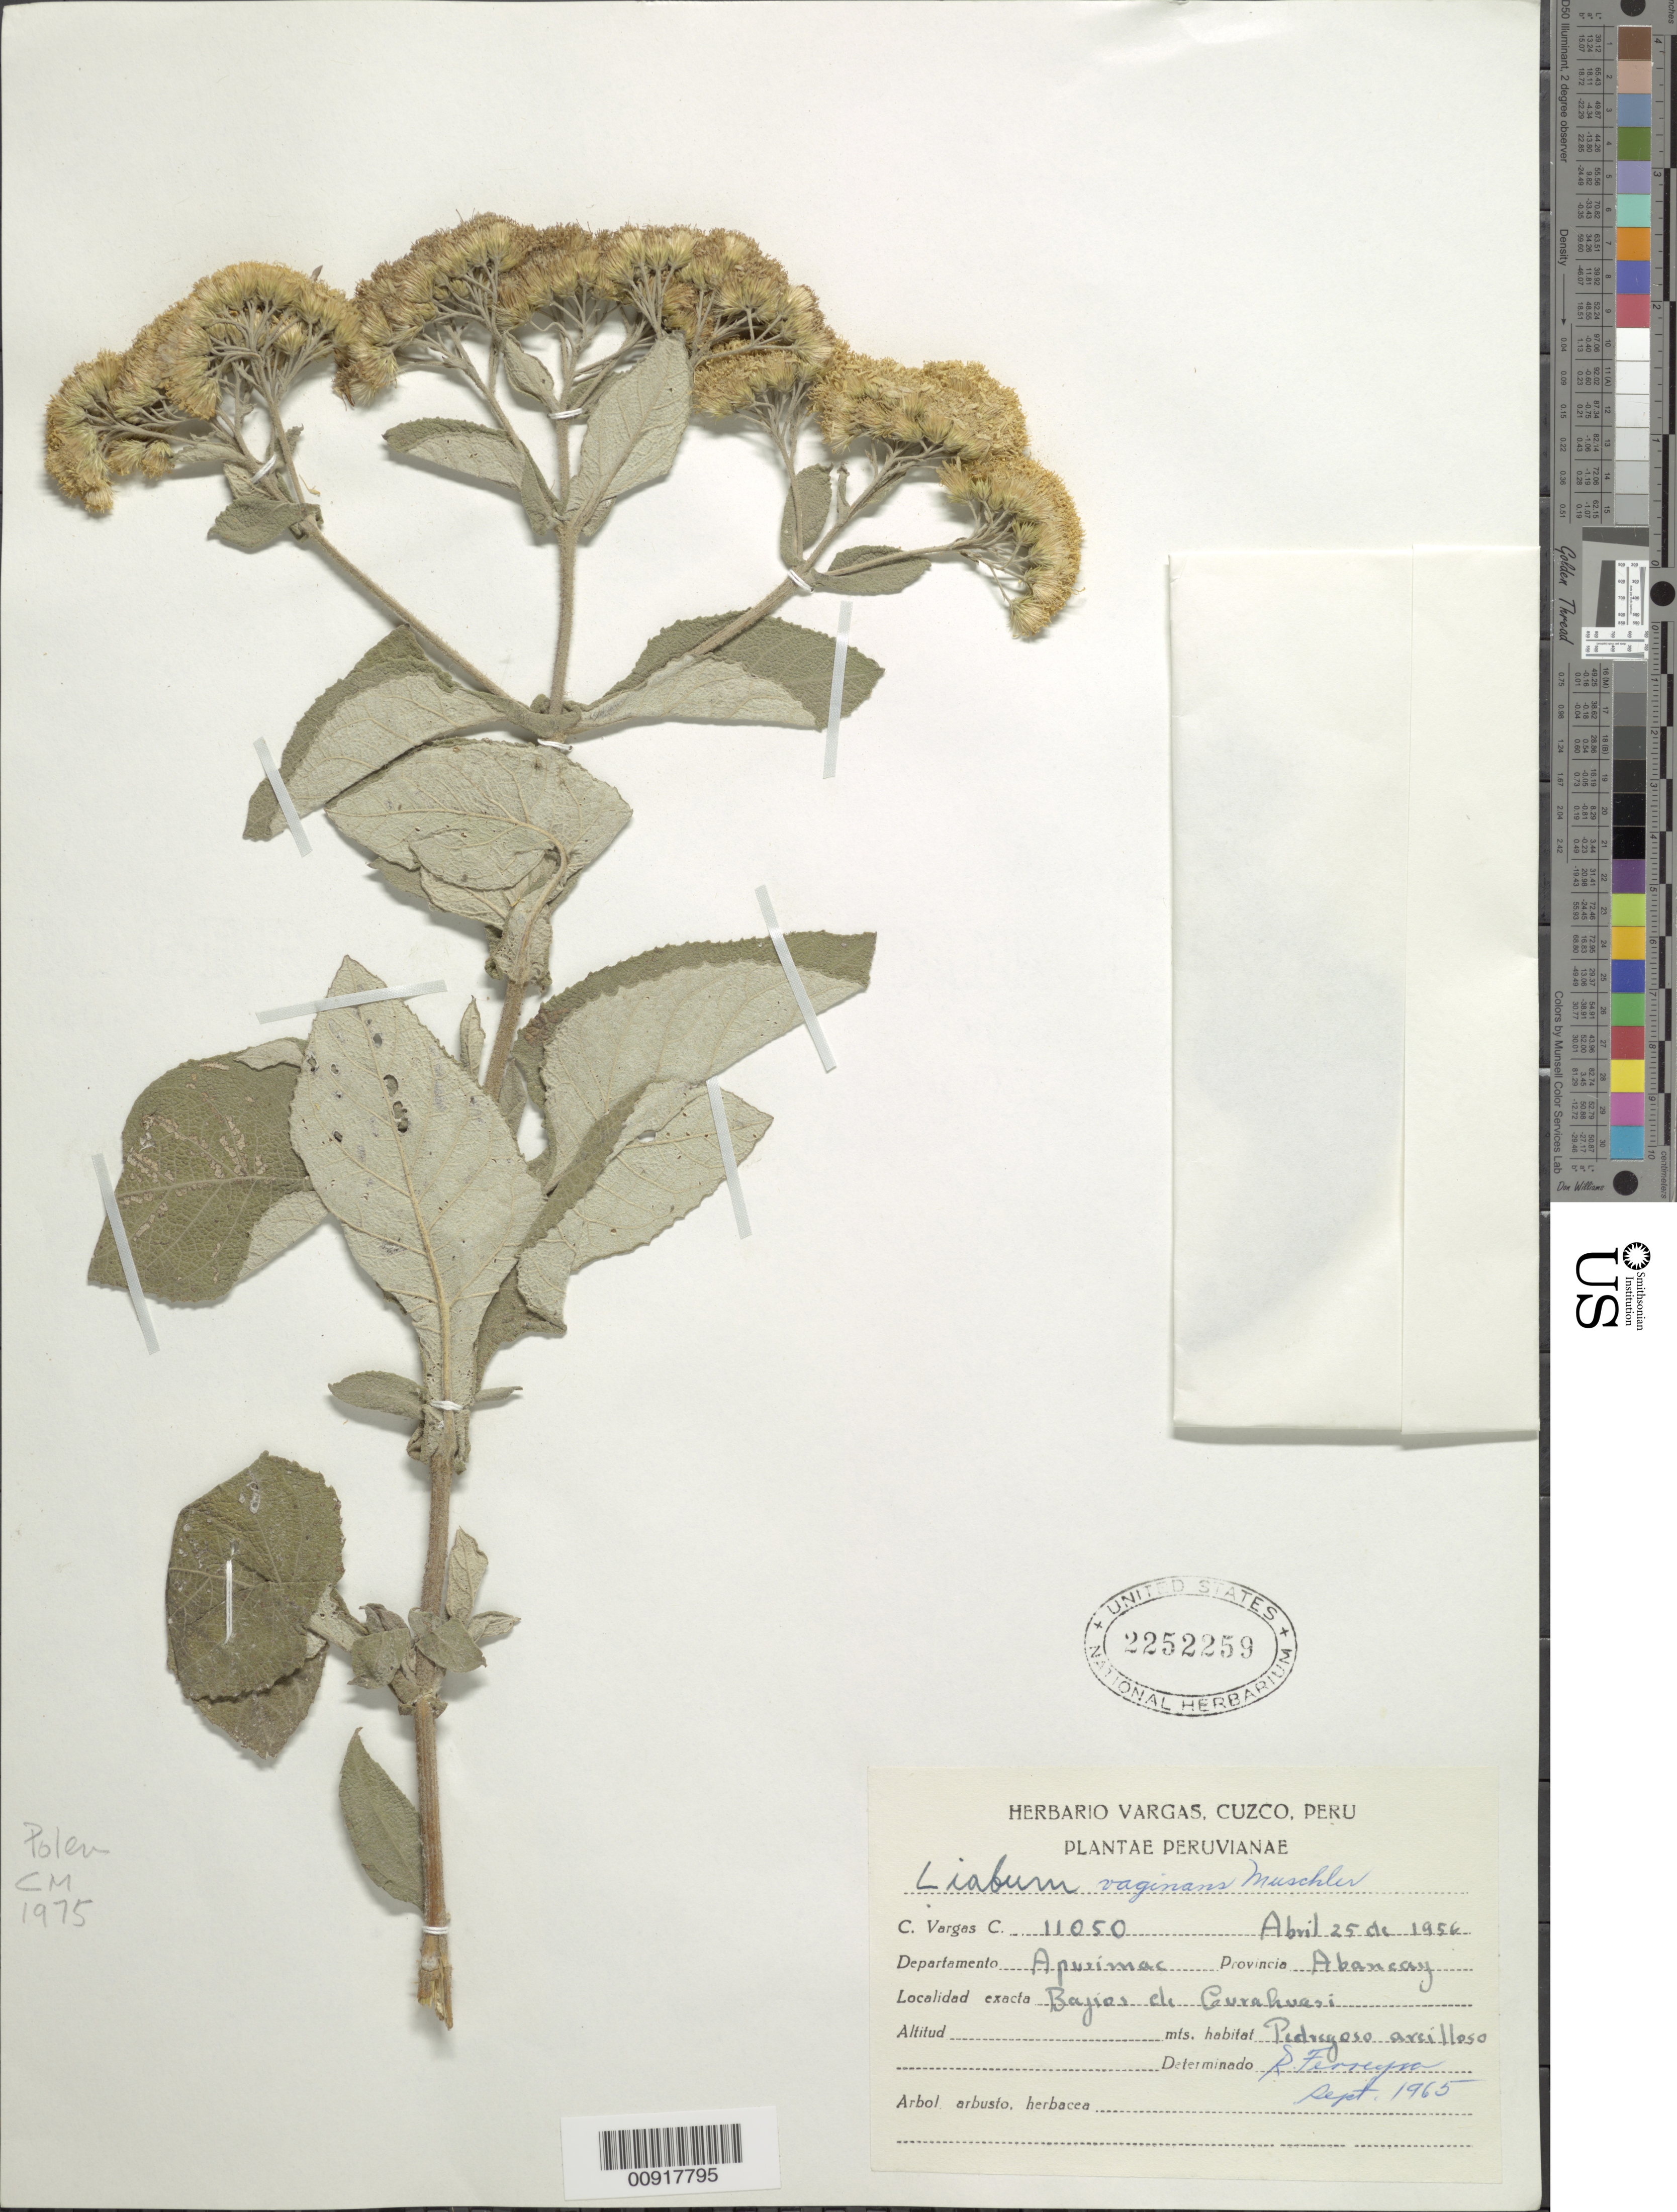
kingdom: Plantae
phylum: Tracheophyta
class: Magnoliopsida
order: Asterales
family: Asteraceae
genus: Ferreyranthus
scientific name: Ferreyranthus vaginans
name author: (Muschl.) H. Rob. & Brettell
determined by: Ferreyra, R. A.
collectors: C. Vargas C.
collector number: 11050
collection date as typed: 25 April 1956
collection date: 1956-04-25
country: Peru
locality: Prov. Abancay, Dpto. Apurímac, Curahuasi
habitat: Pedregoso arcilloso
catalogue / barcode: US 2252259